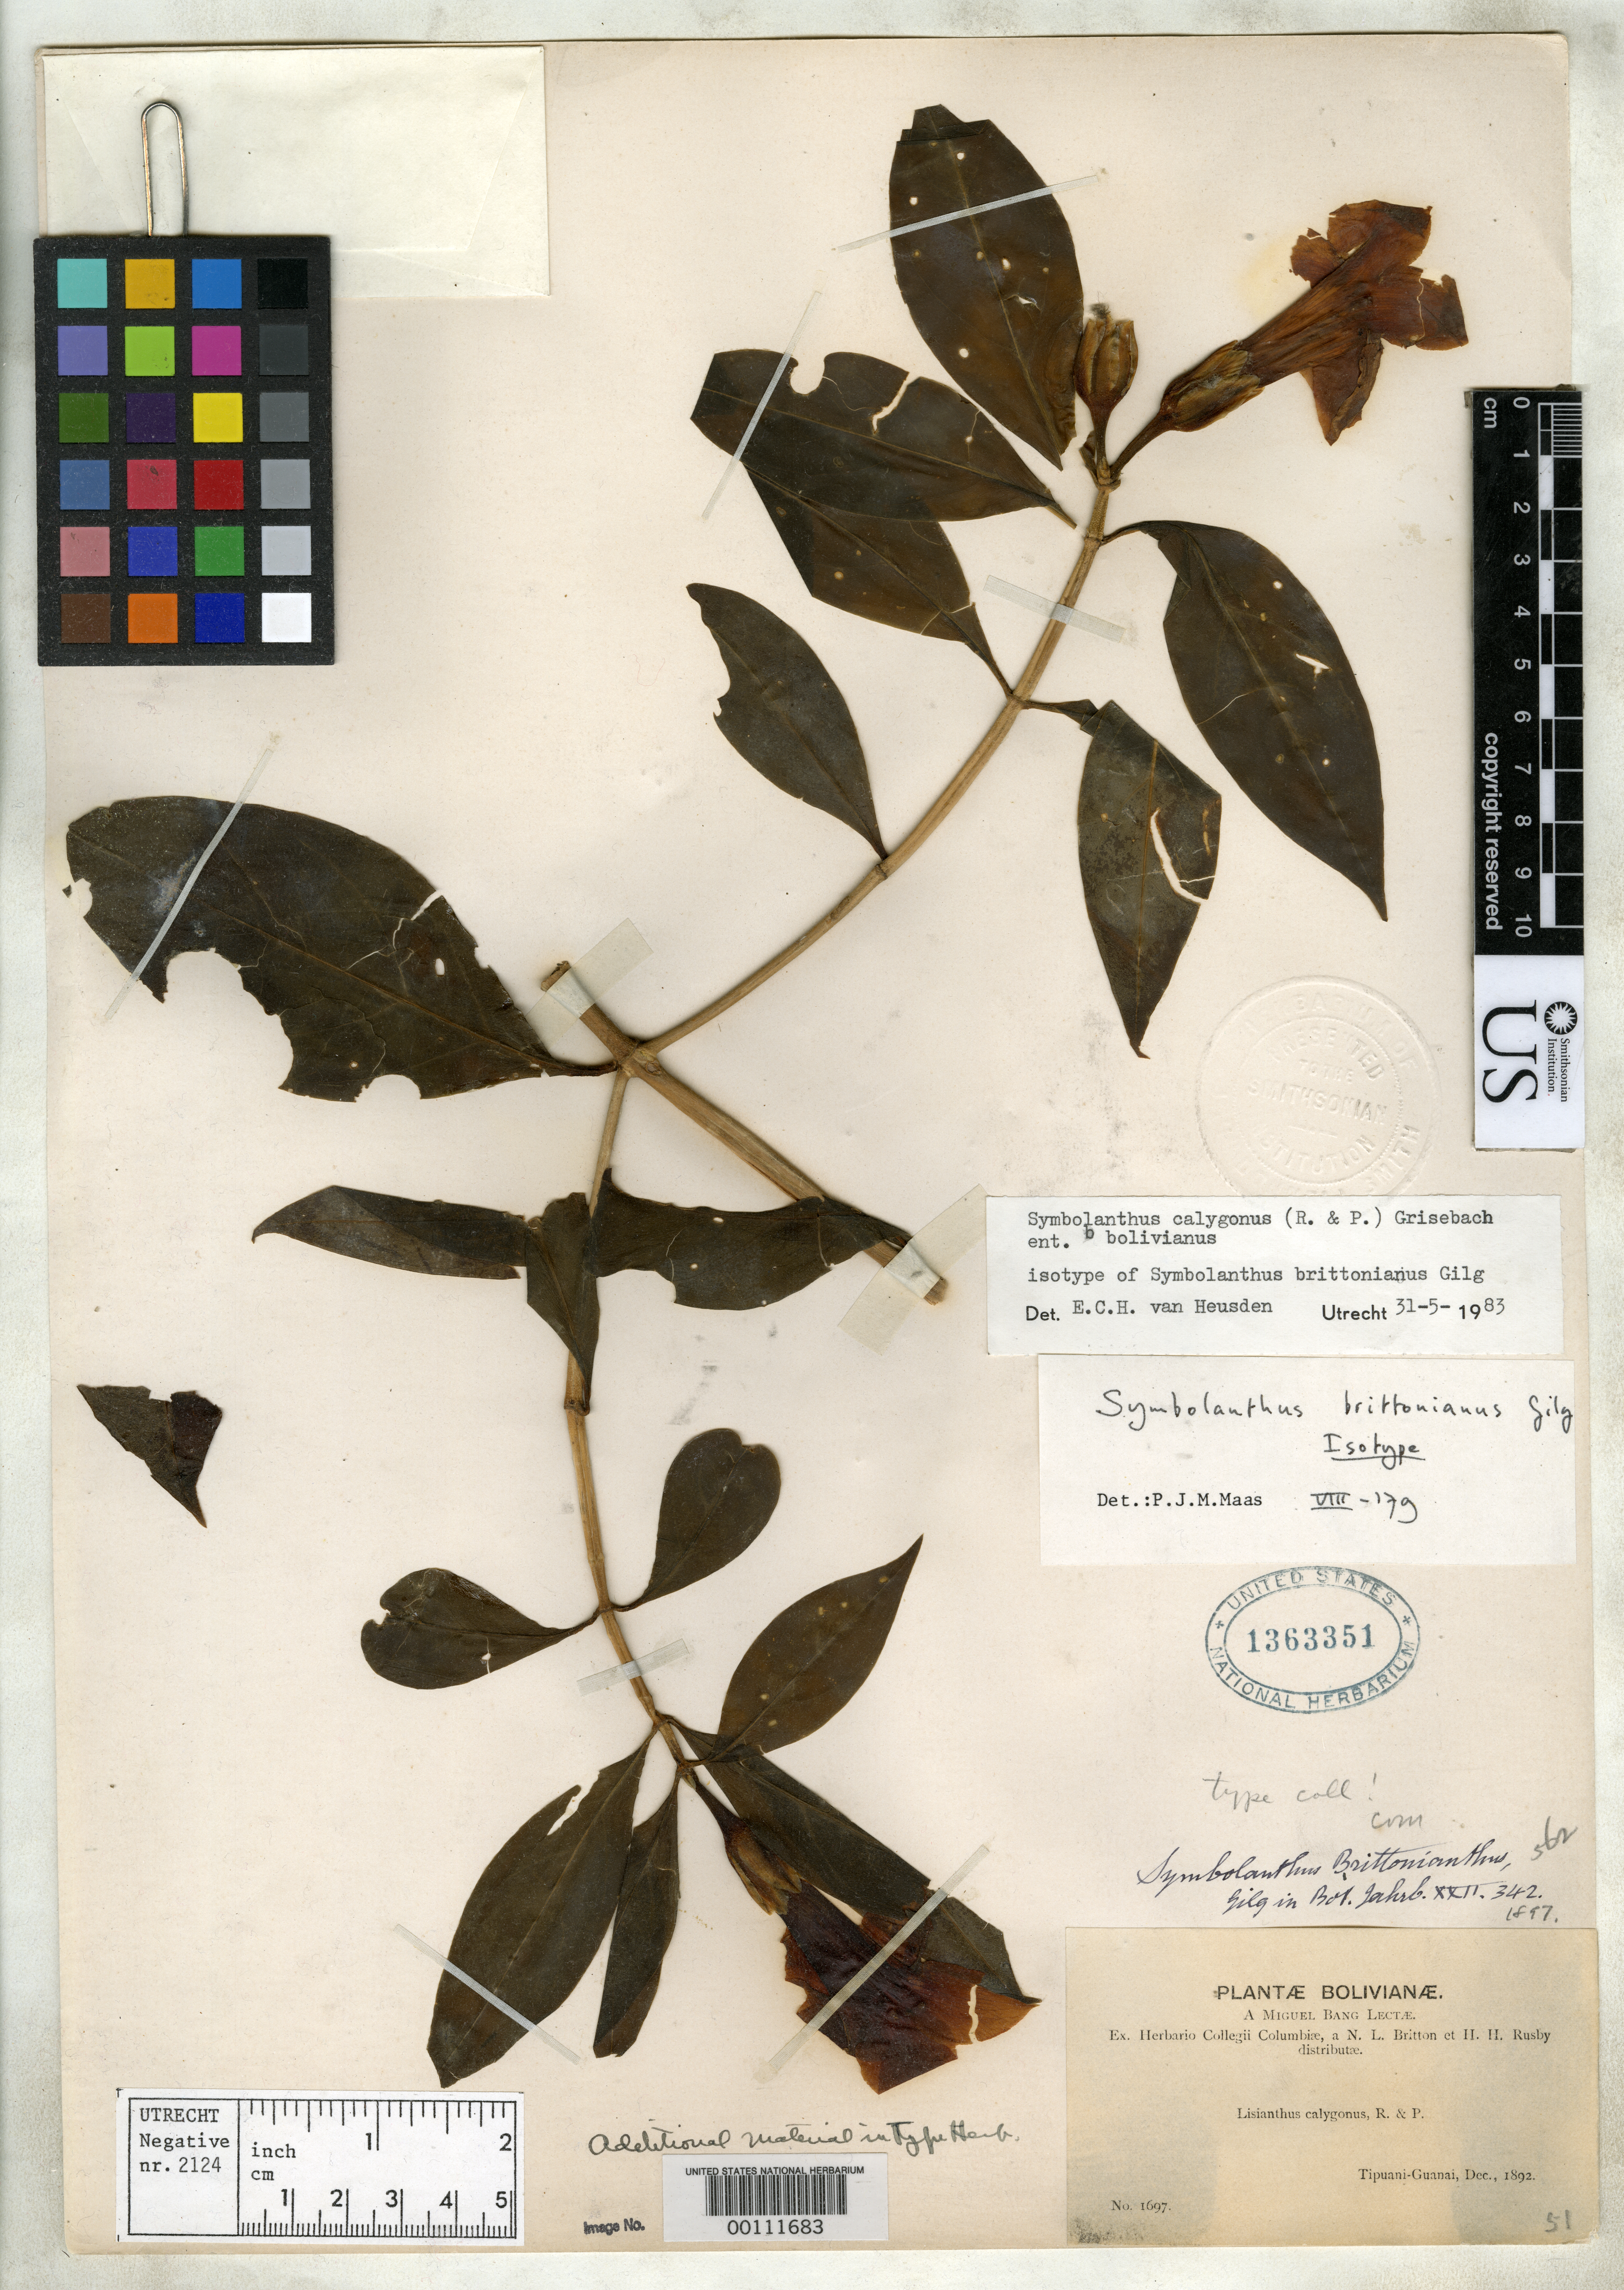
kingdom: Plantae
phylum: Tracheophyta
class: Magnoliopsida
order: Gentianales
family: Gentianaceae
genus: Symbolanthus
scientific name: Symbolanthus brittonianus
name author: Gilg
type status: Isolectotype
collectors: M. Bang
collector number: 1697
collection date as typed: Dec 1892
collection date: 1892-12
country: Bolivia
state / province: La Paz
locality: Tipuani-Guanai.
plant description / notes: Holotype at B, destroyed. Lectotype at NY.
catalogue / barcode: US 1363351